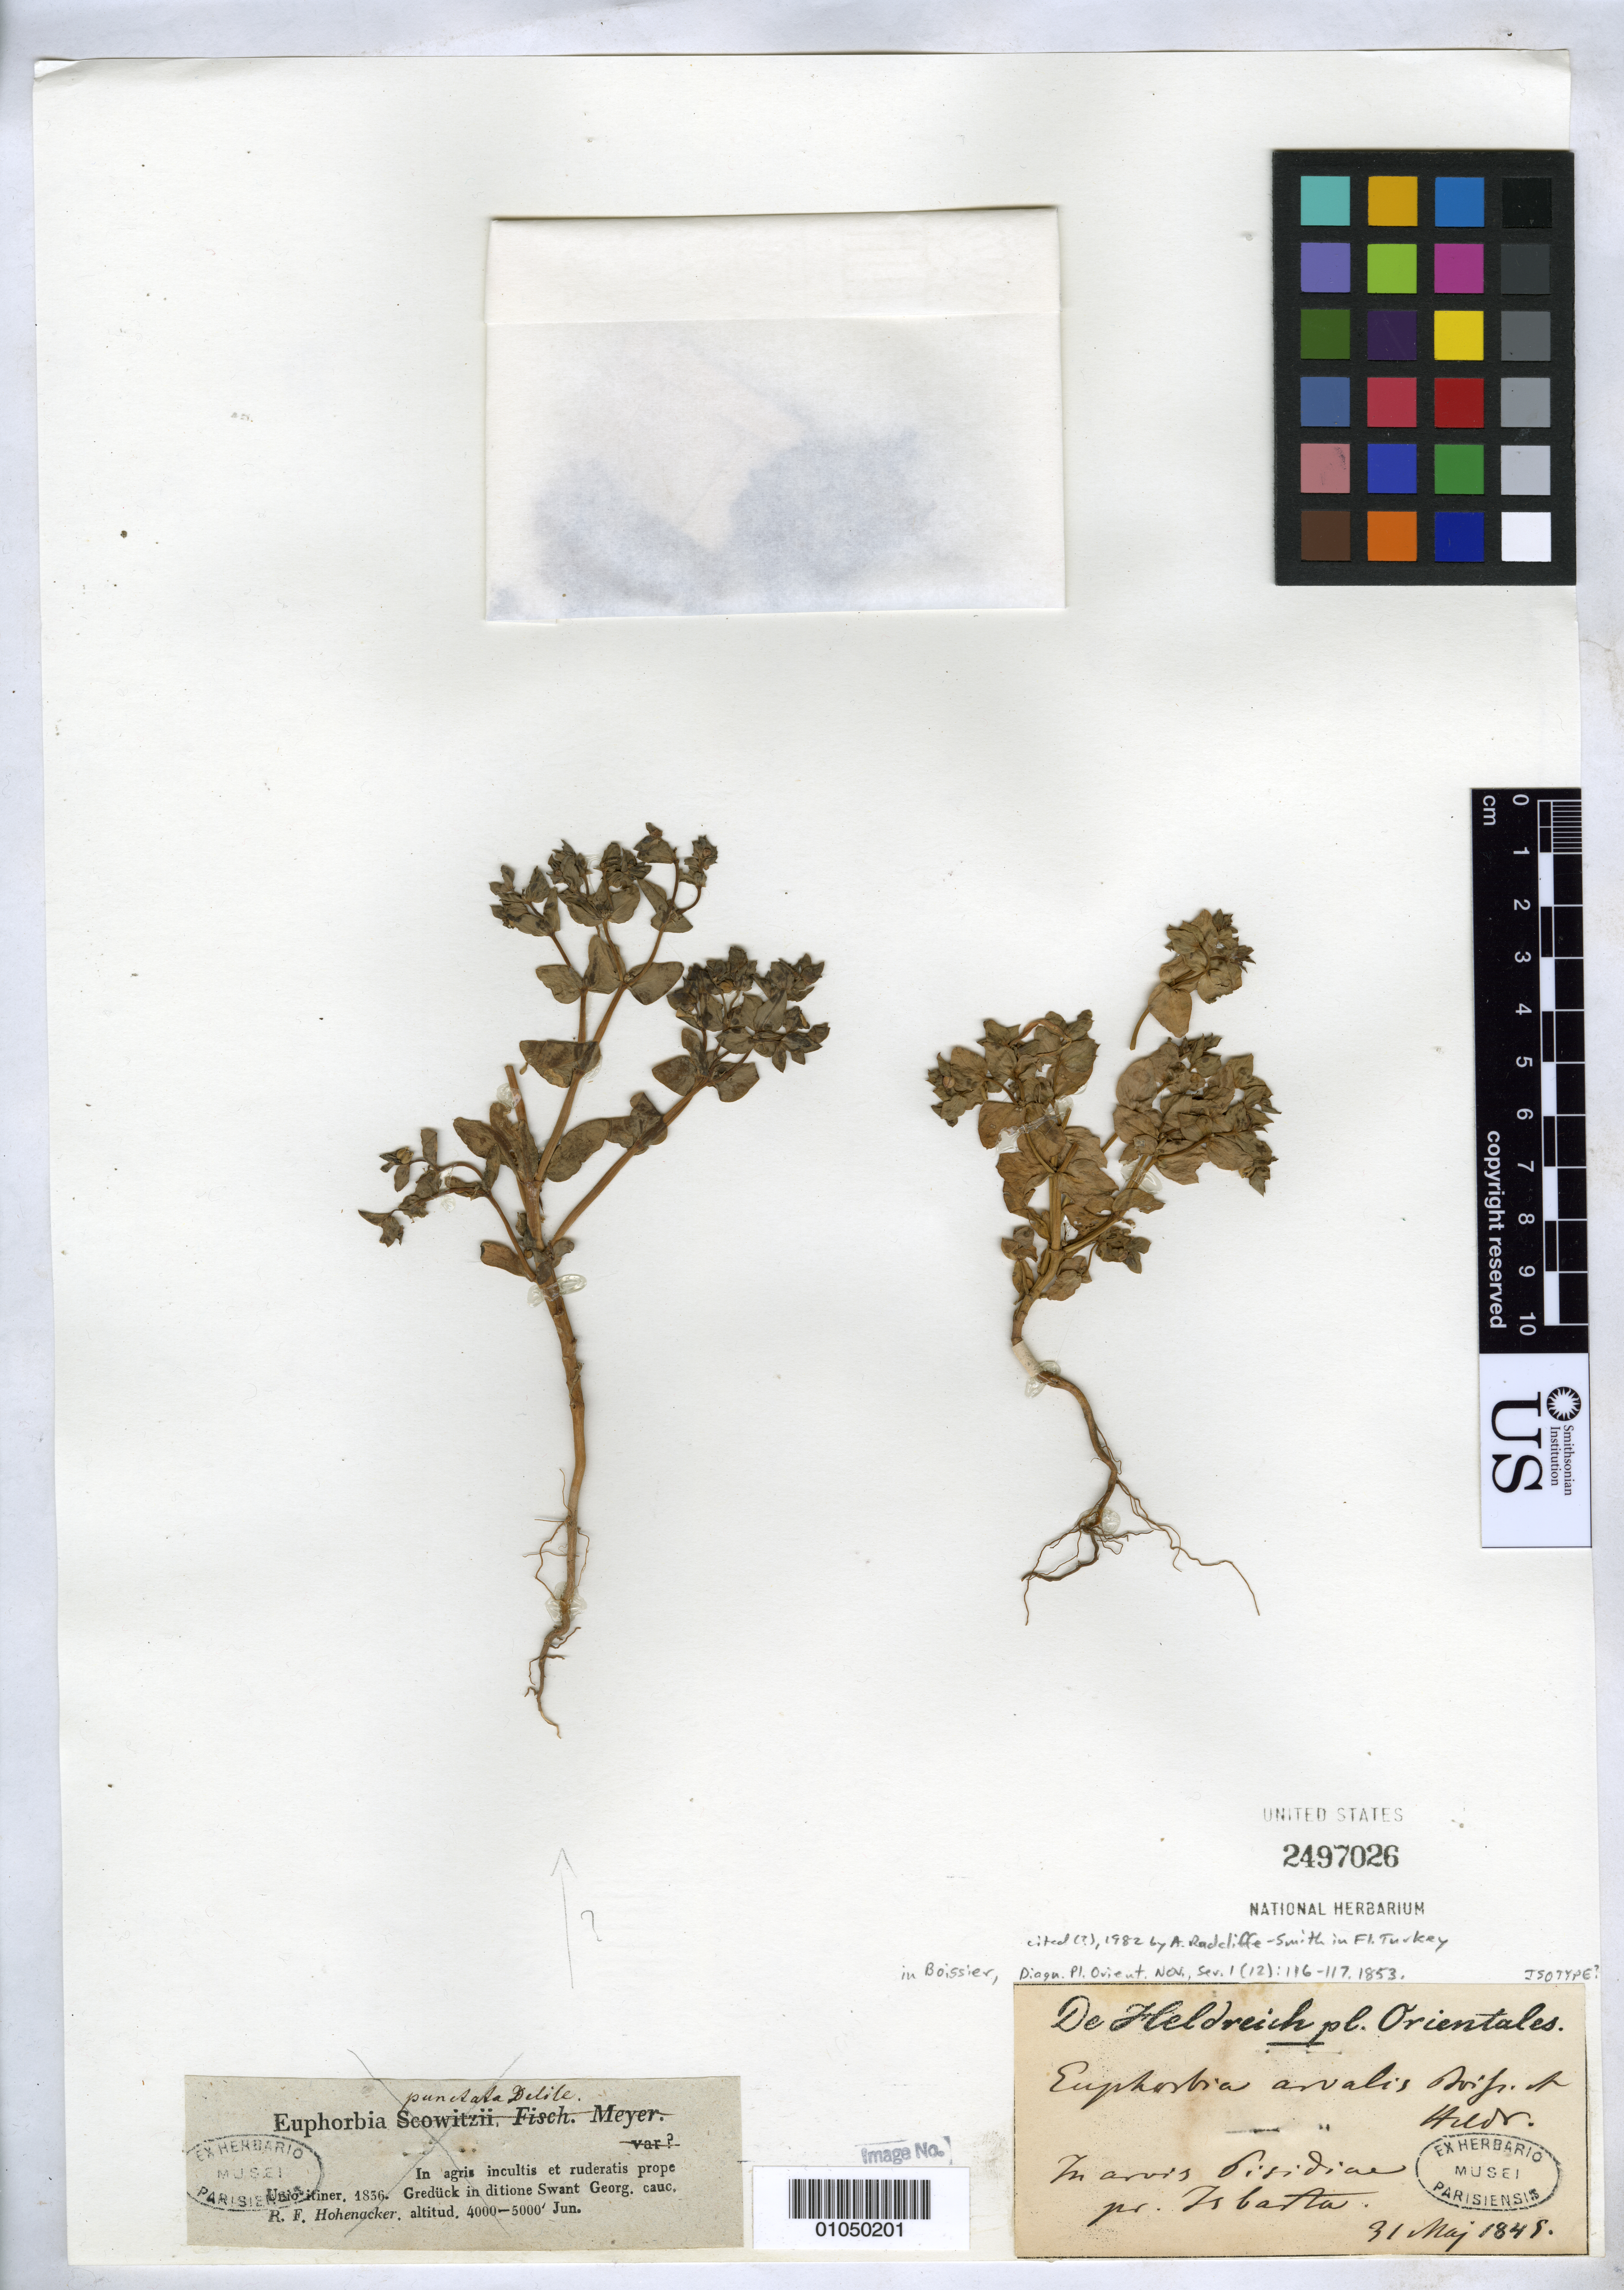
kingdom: Plantae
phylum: Tracheophyta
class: Magnoliopsida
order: Malpighiales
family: Euphorbiaceae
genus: Euphorbia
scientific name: Euphorbia arvalis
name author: Boiss. & Heldr. in Boiss.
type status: Isotype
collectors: T. H. von Heldreich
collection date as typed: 31 May 1849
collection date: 1849-05-31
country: Turkey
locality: In arvis Pisidiae pr. Isbarta. [Protologue, "Hab. In arvis Pisidiae inter Isbarta et Egirdir"]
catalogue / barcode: US 2497026